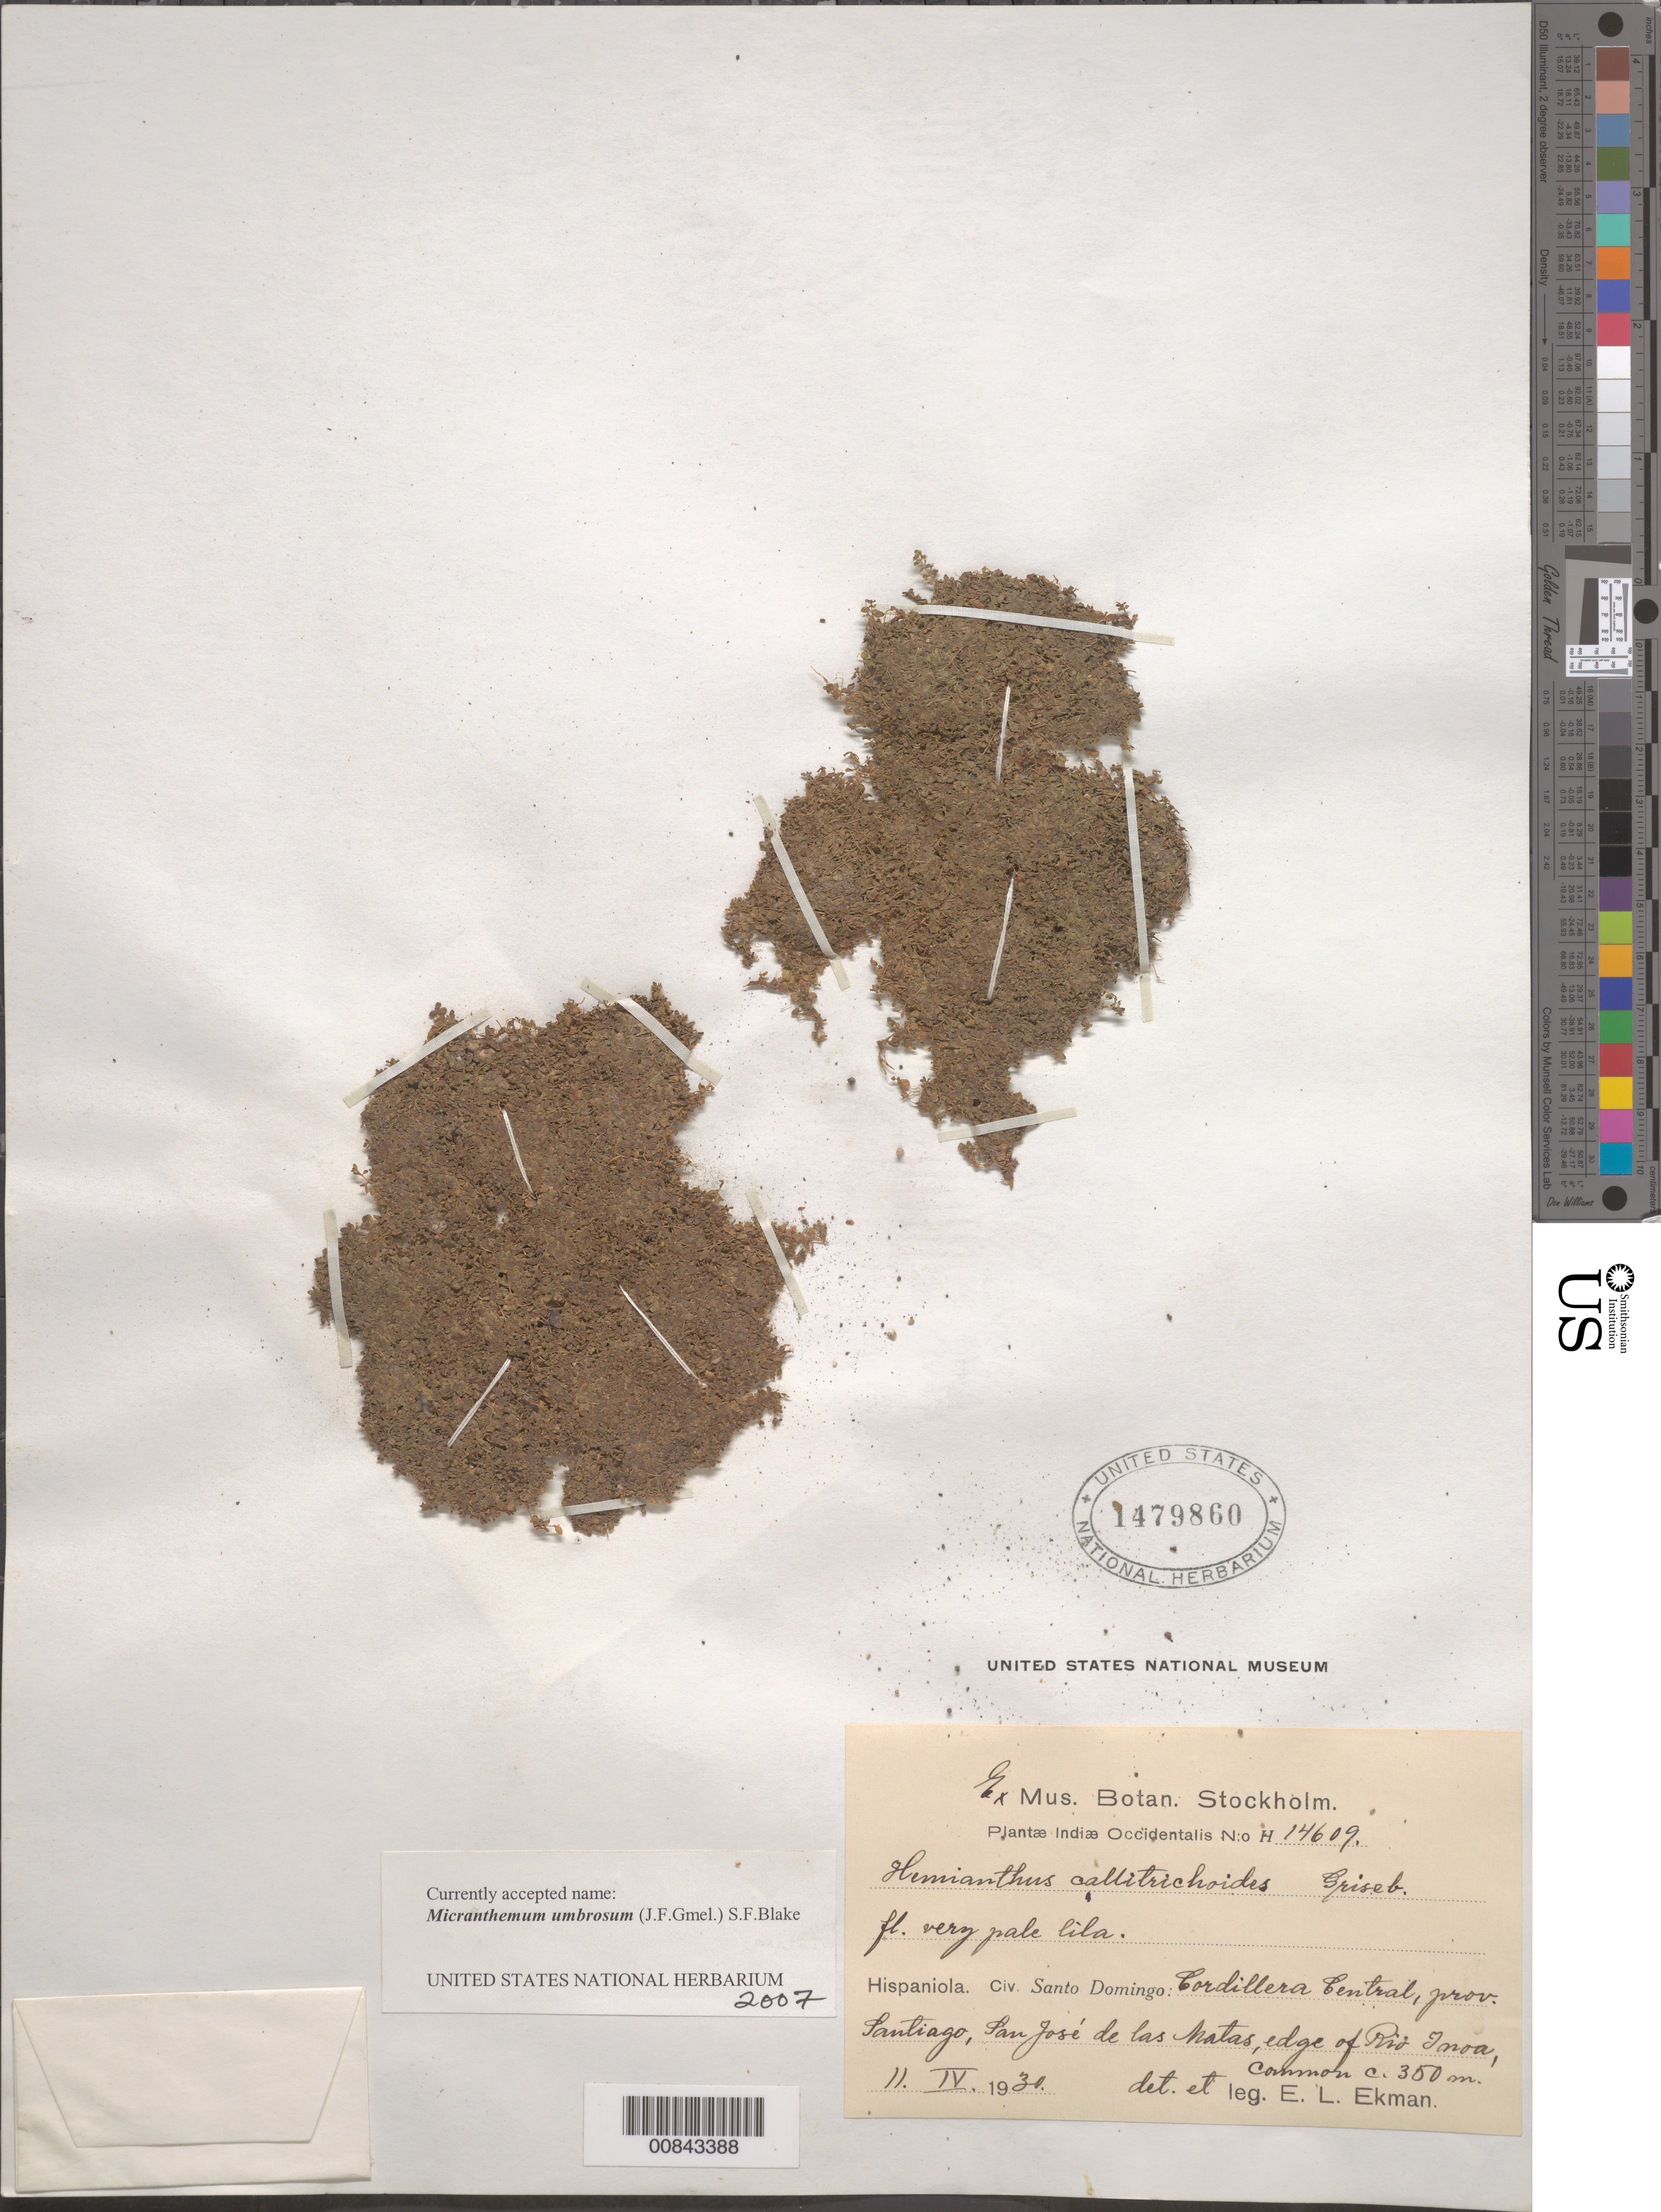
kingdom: Plantae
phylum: Tracheophyta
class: Magnoliopsida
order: Lamiales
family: Linderniaceae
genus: Micranthemum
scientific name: Micranthemum umbrosum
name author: (J.F. Gmel.) S.F. Blake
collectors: E. L. Ekman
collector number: H 14609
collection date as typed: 02 Apr 1930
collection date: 1930-04-02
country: Dominican Republic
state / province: Santiago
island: Hispaniola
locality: Cordillera Central, San José de las Matas, edge or Rio Inoa.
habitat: edge or river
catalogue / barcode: US 1479860